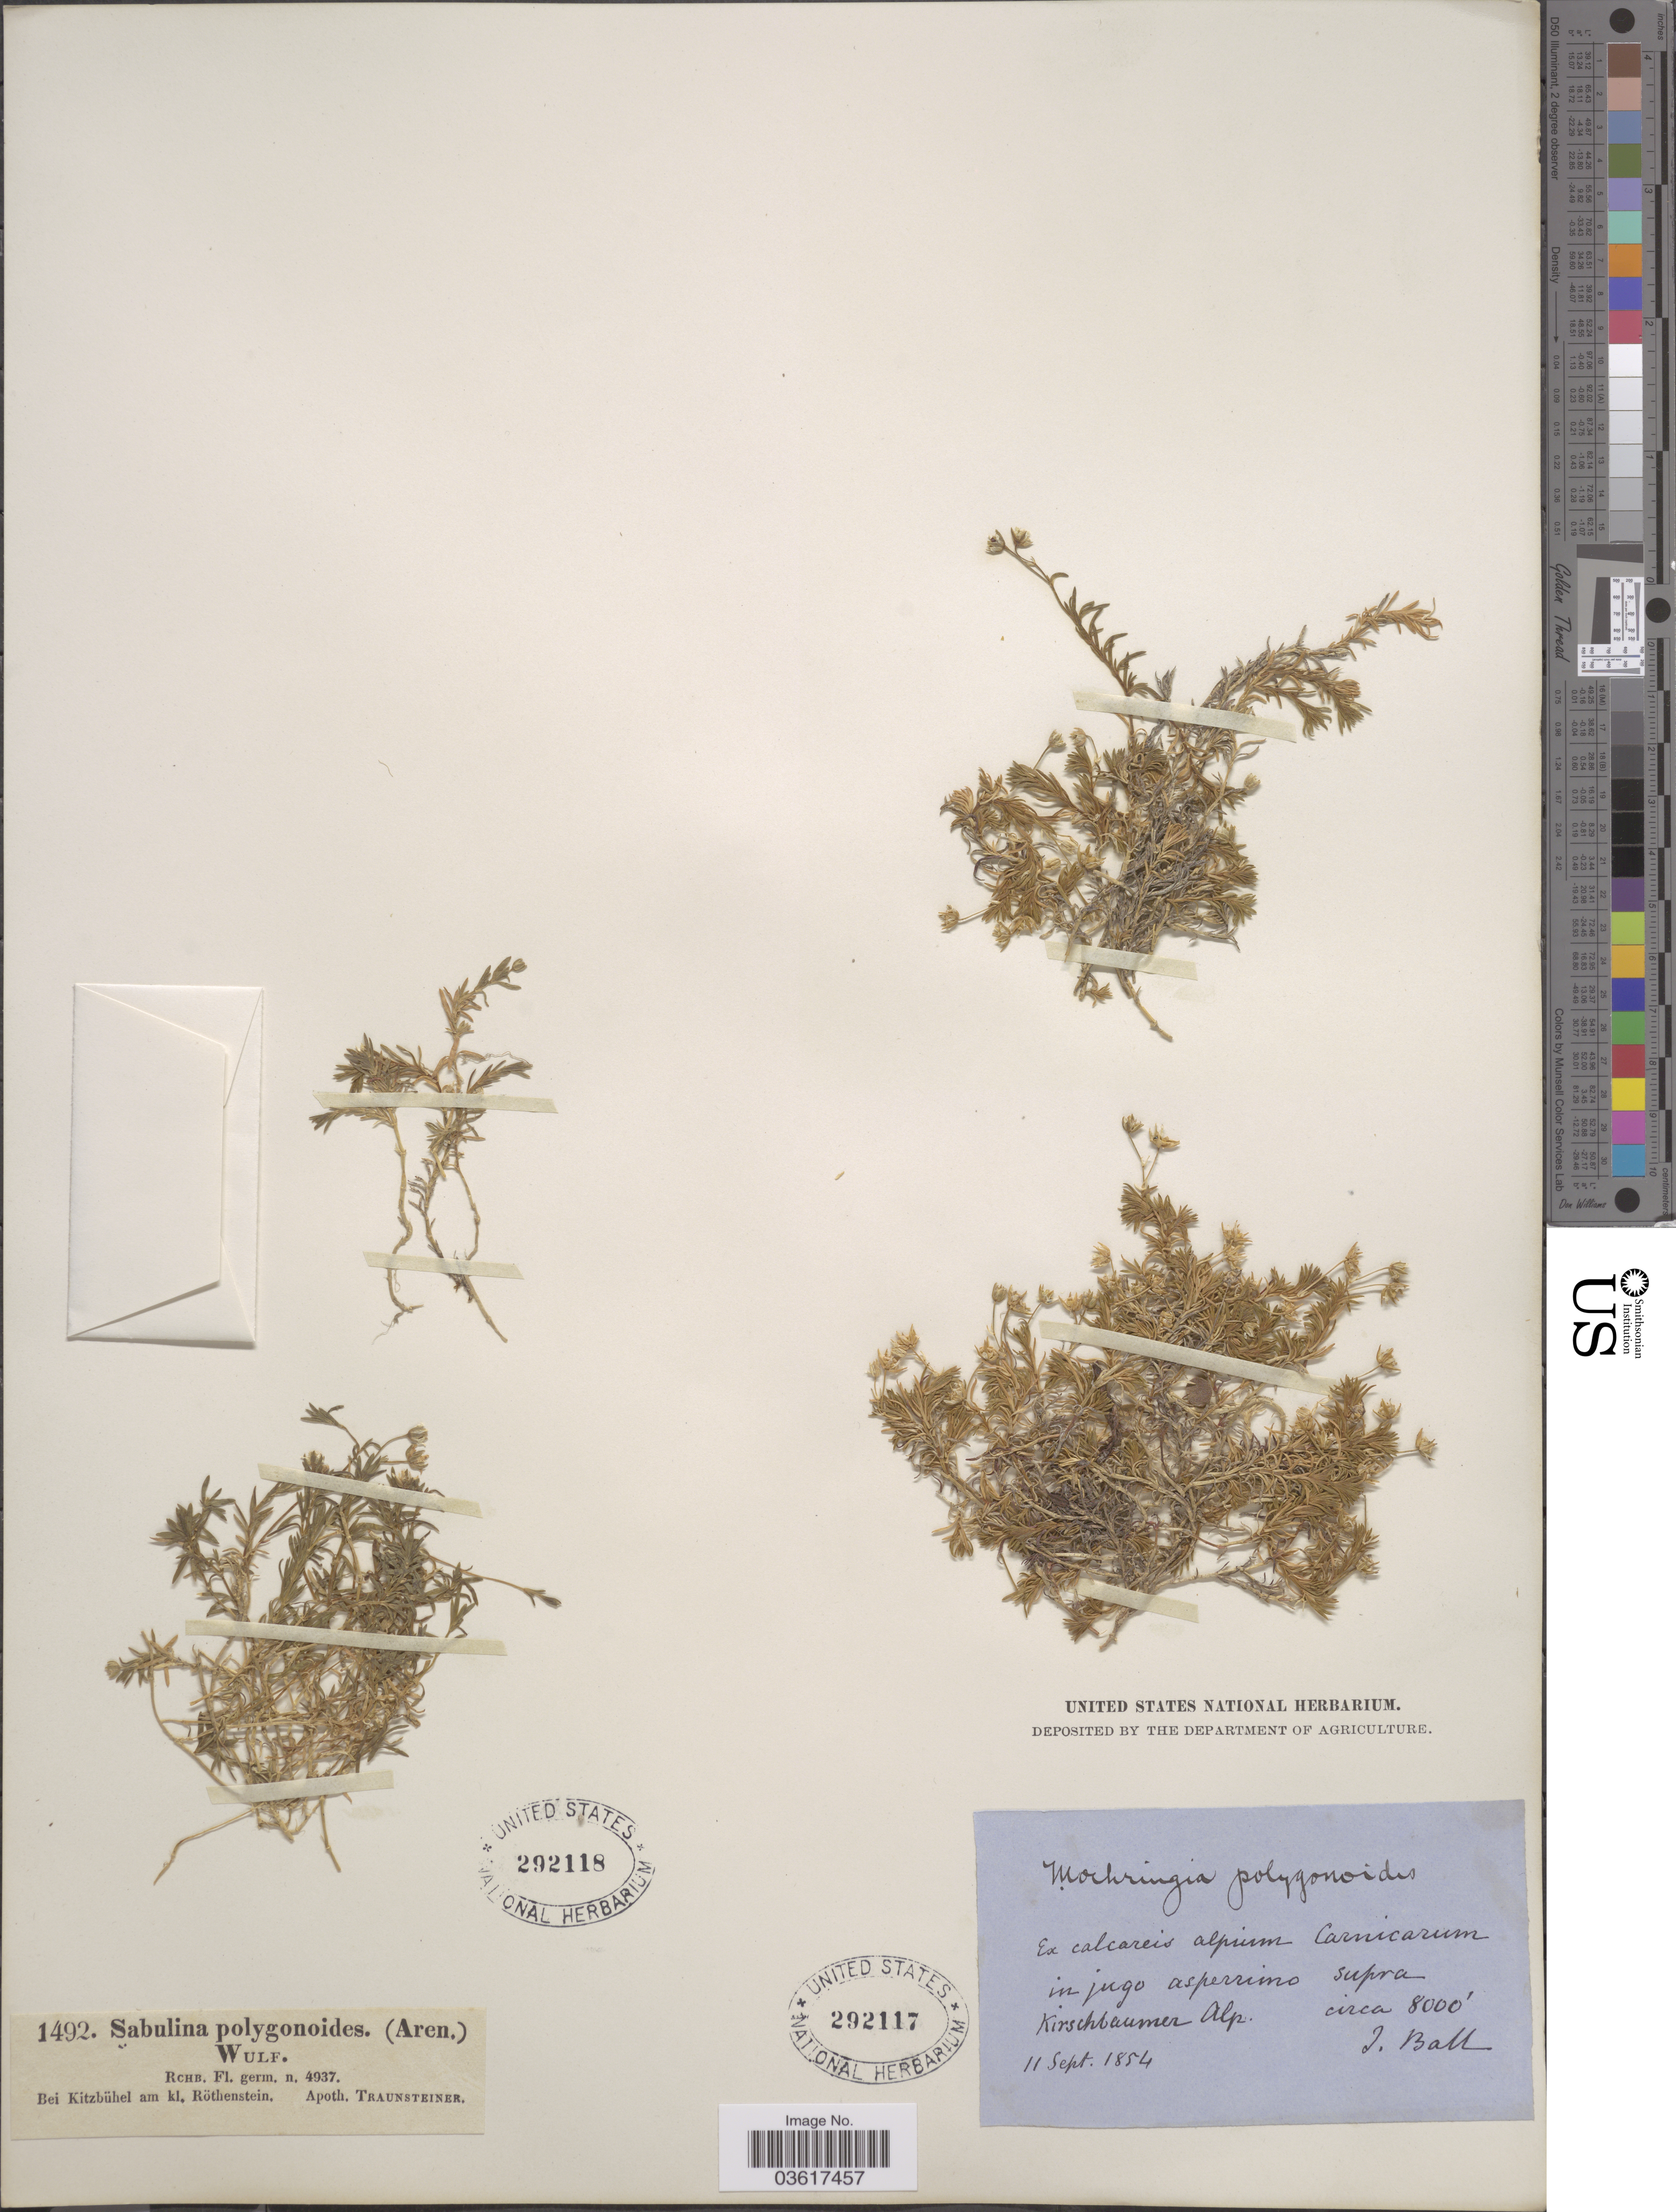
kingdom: Plantae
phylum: Tracheophyta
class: Magnoliopsida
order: Caryophyllales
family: Caryophyllaceae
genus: Moehringia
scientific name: Moehringia polygonoides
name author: (Wulfen) Mert. & W.D.J. Koch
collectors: A. Traunsteiner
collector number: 1492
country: Germany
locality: Bei Kitzbühel am kl. Röthenstein. Apoth. Traunsteiner.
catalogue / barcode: US 292118-2